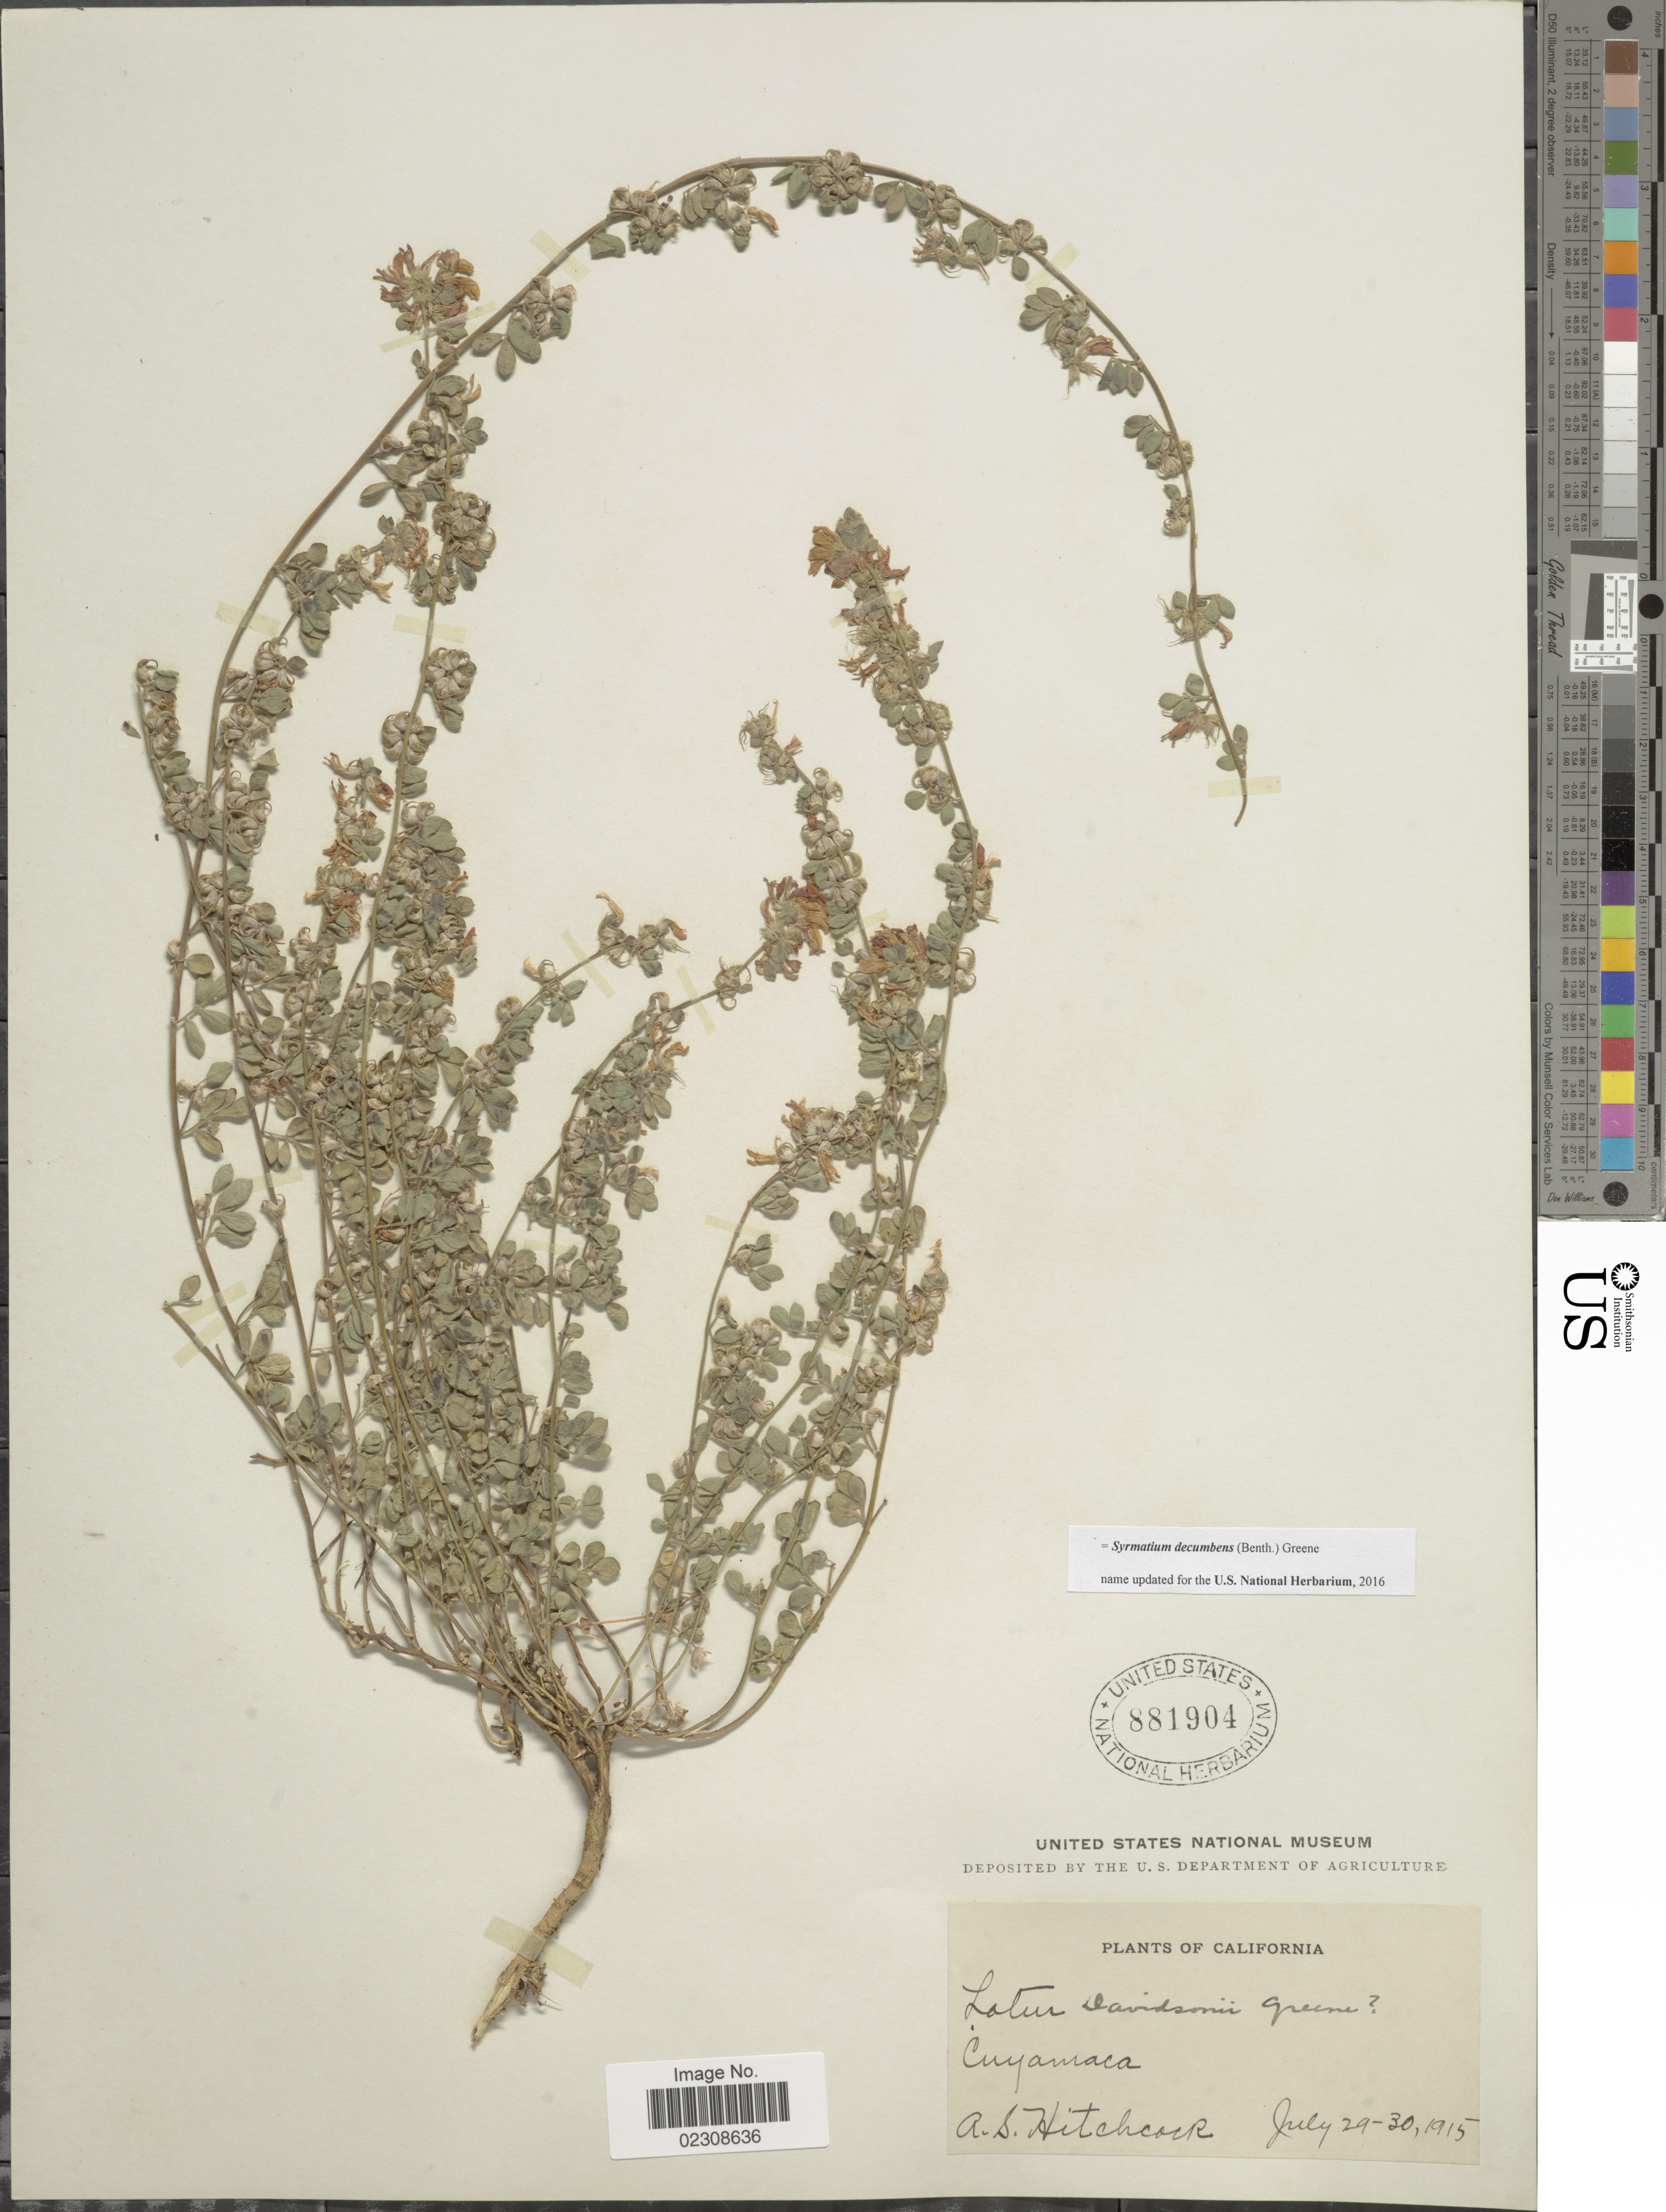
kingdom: Plantae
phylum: Tracheophyta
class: Magnoliopsida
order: Fabales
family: Fabaceae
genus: Syrmatium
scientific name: Syrmatium decumbens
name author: (Benth.) Greene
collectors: A. S. Hitchcock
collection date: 1915-07-29/1915-07-30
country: United States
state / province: California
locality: Cuyamaca.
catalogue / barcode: US 881904